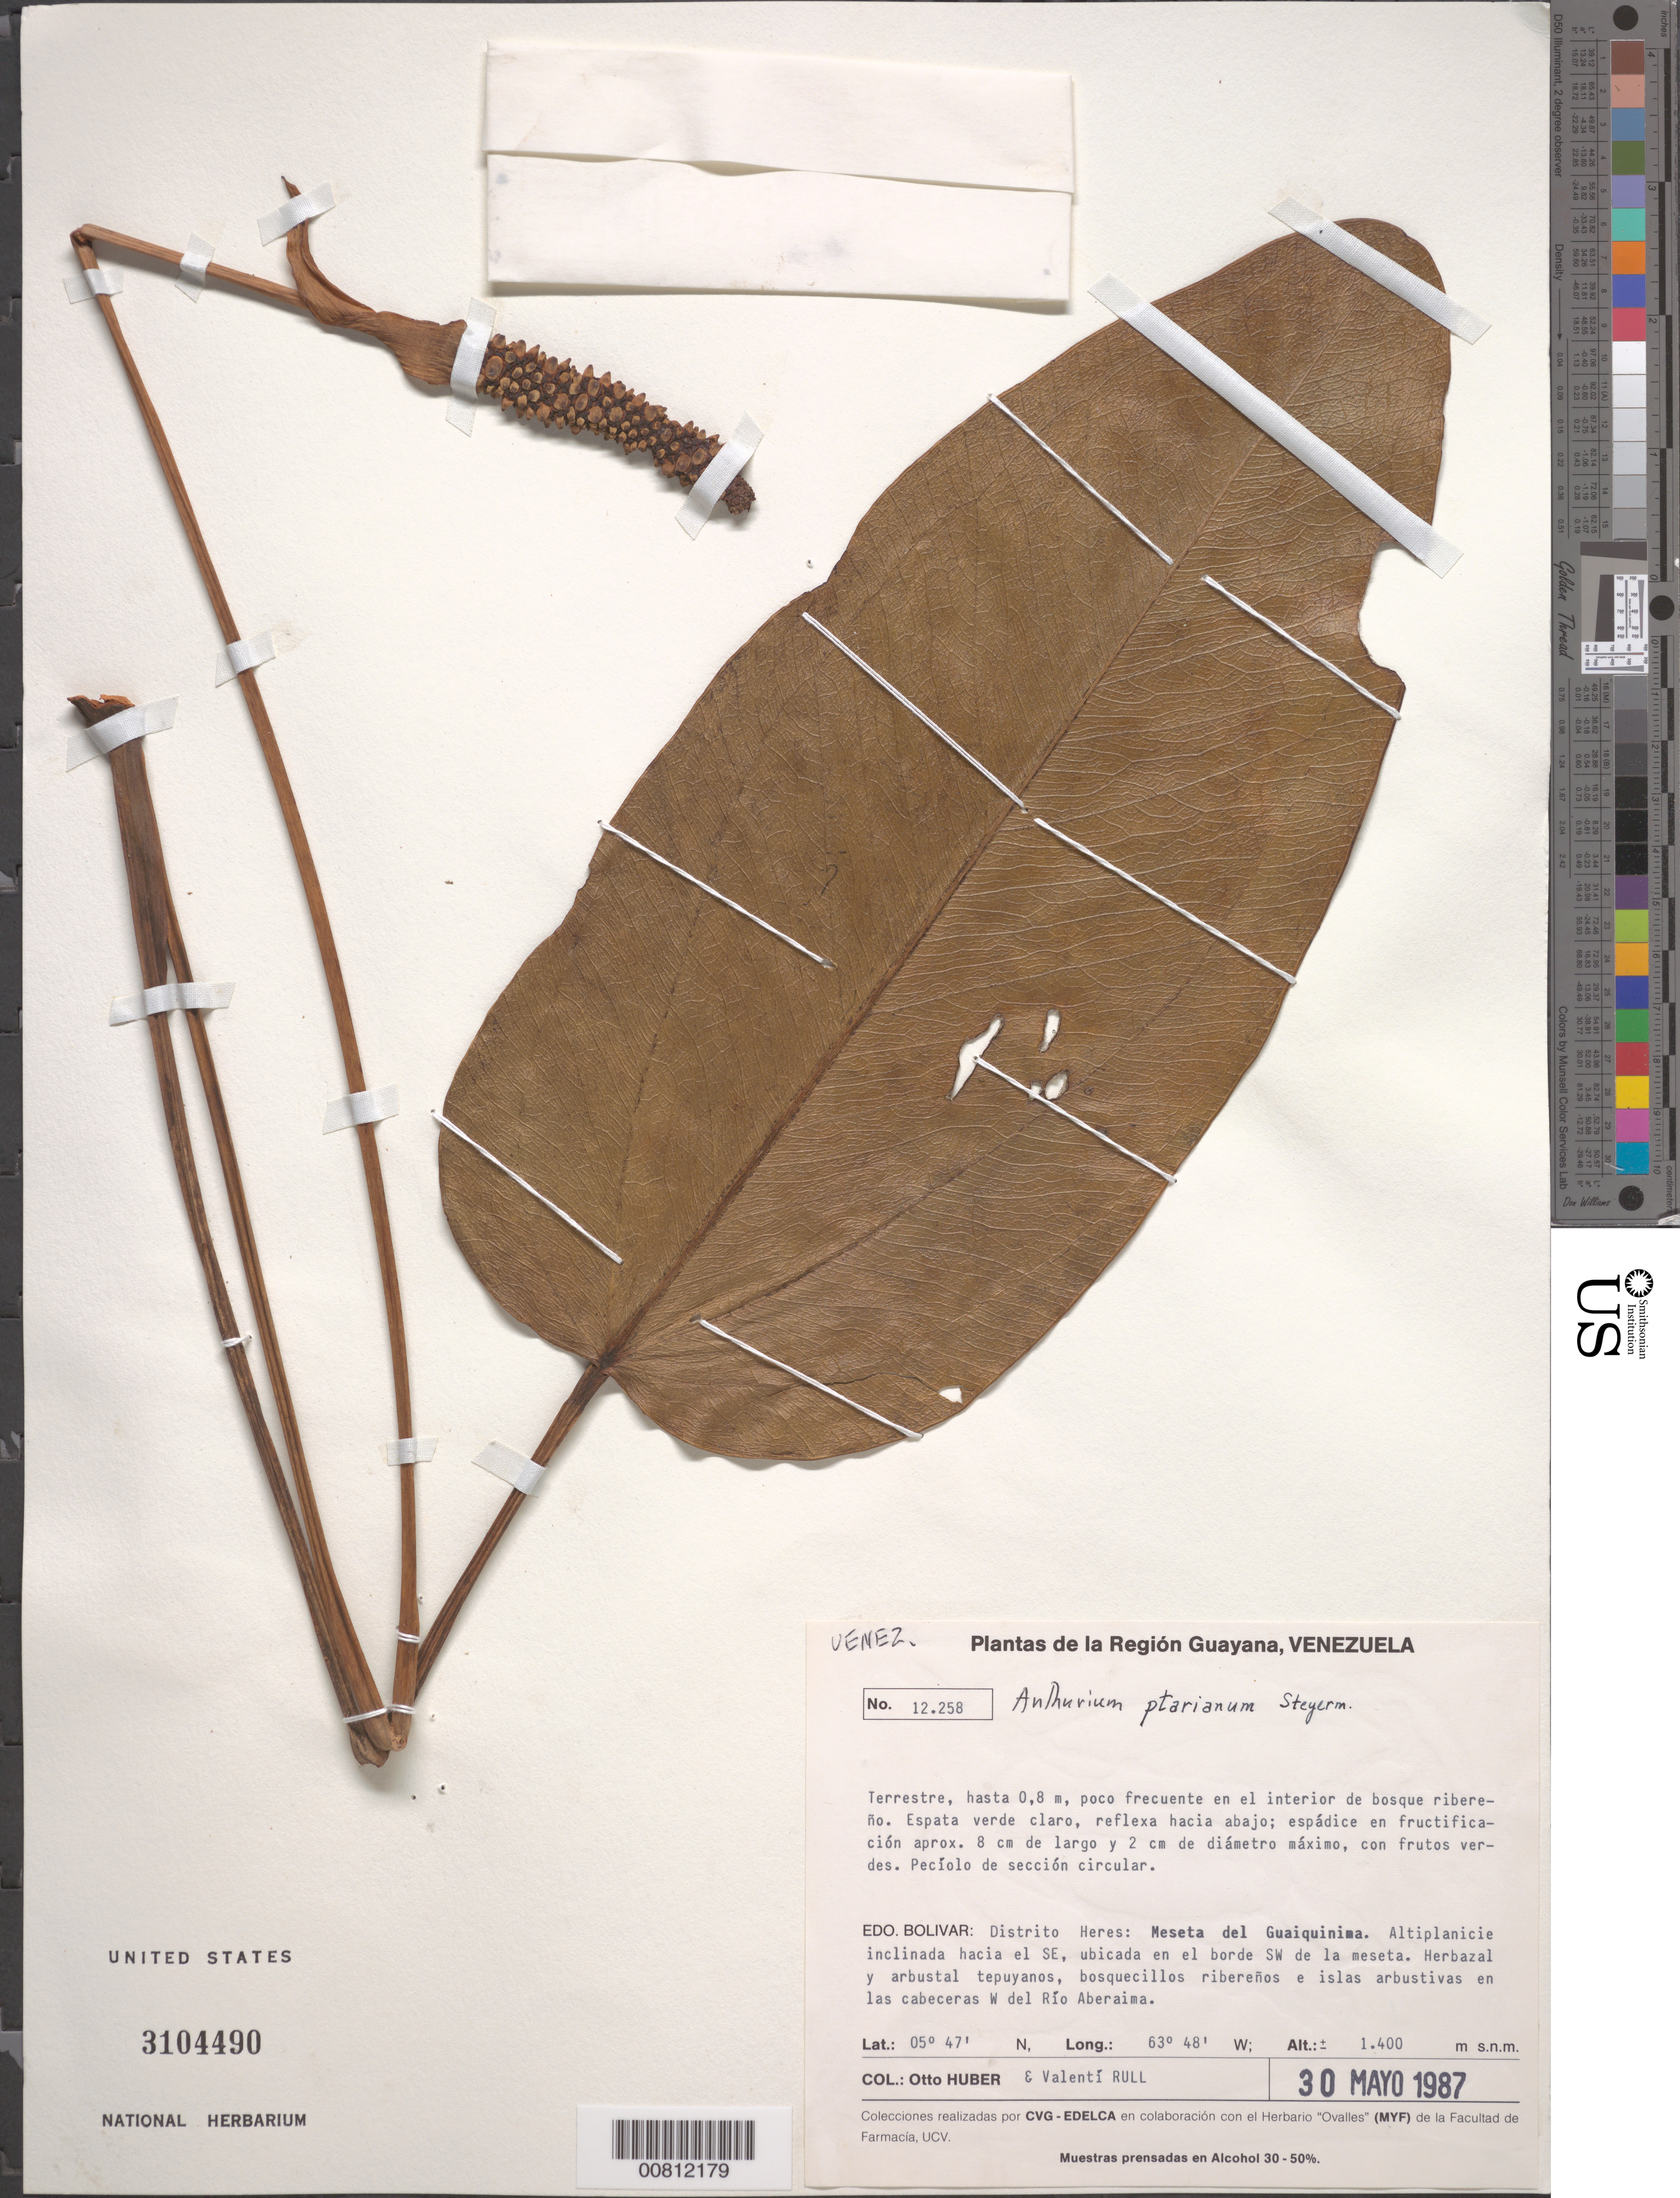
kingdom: Plantae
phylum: Tracheophyta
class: Liliopsida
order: Alismatales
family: Araceae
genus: Anthurium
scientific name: Anthurium ptarianum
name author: Steyerm.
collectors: O. Huber & V. Rull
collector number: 12258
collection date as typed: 30-May-87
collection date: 1987-05-30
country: Venezuela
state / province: Bolívar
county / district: Heres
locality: Meseta del Guaiquinima, W of Río Aberiama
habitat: Interior de bosque ribereño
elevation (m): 1400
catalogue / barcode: US 3104490